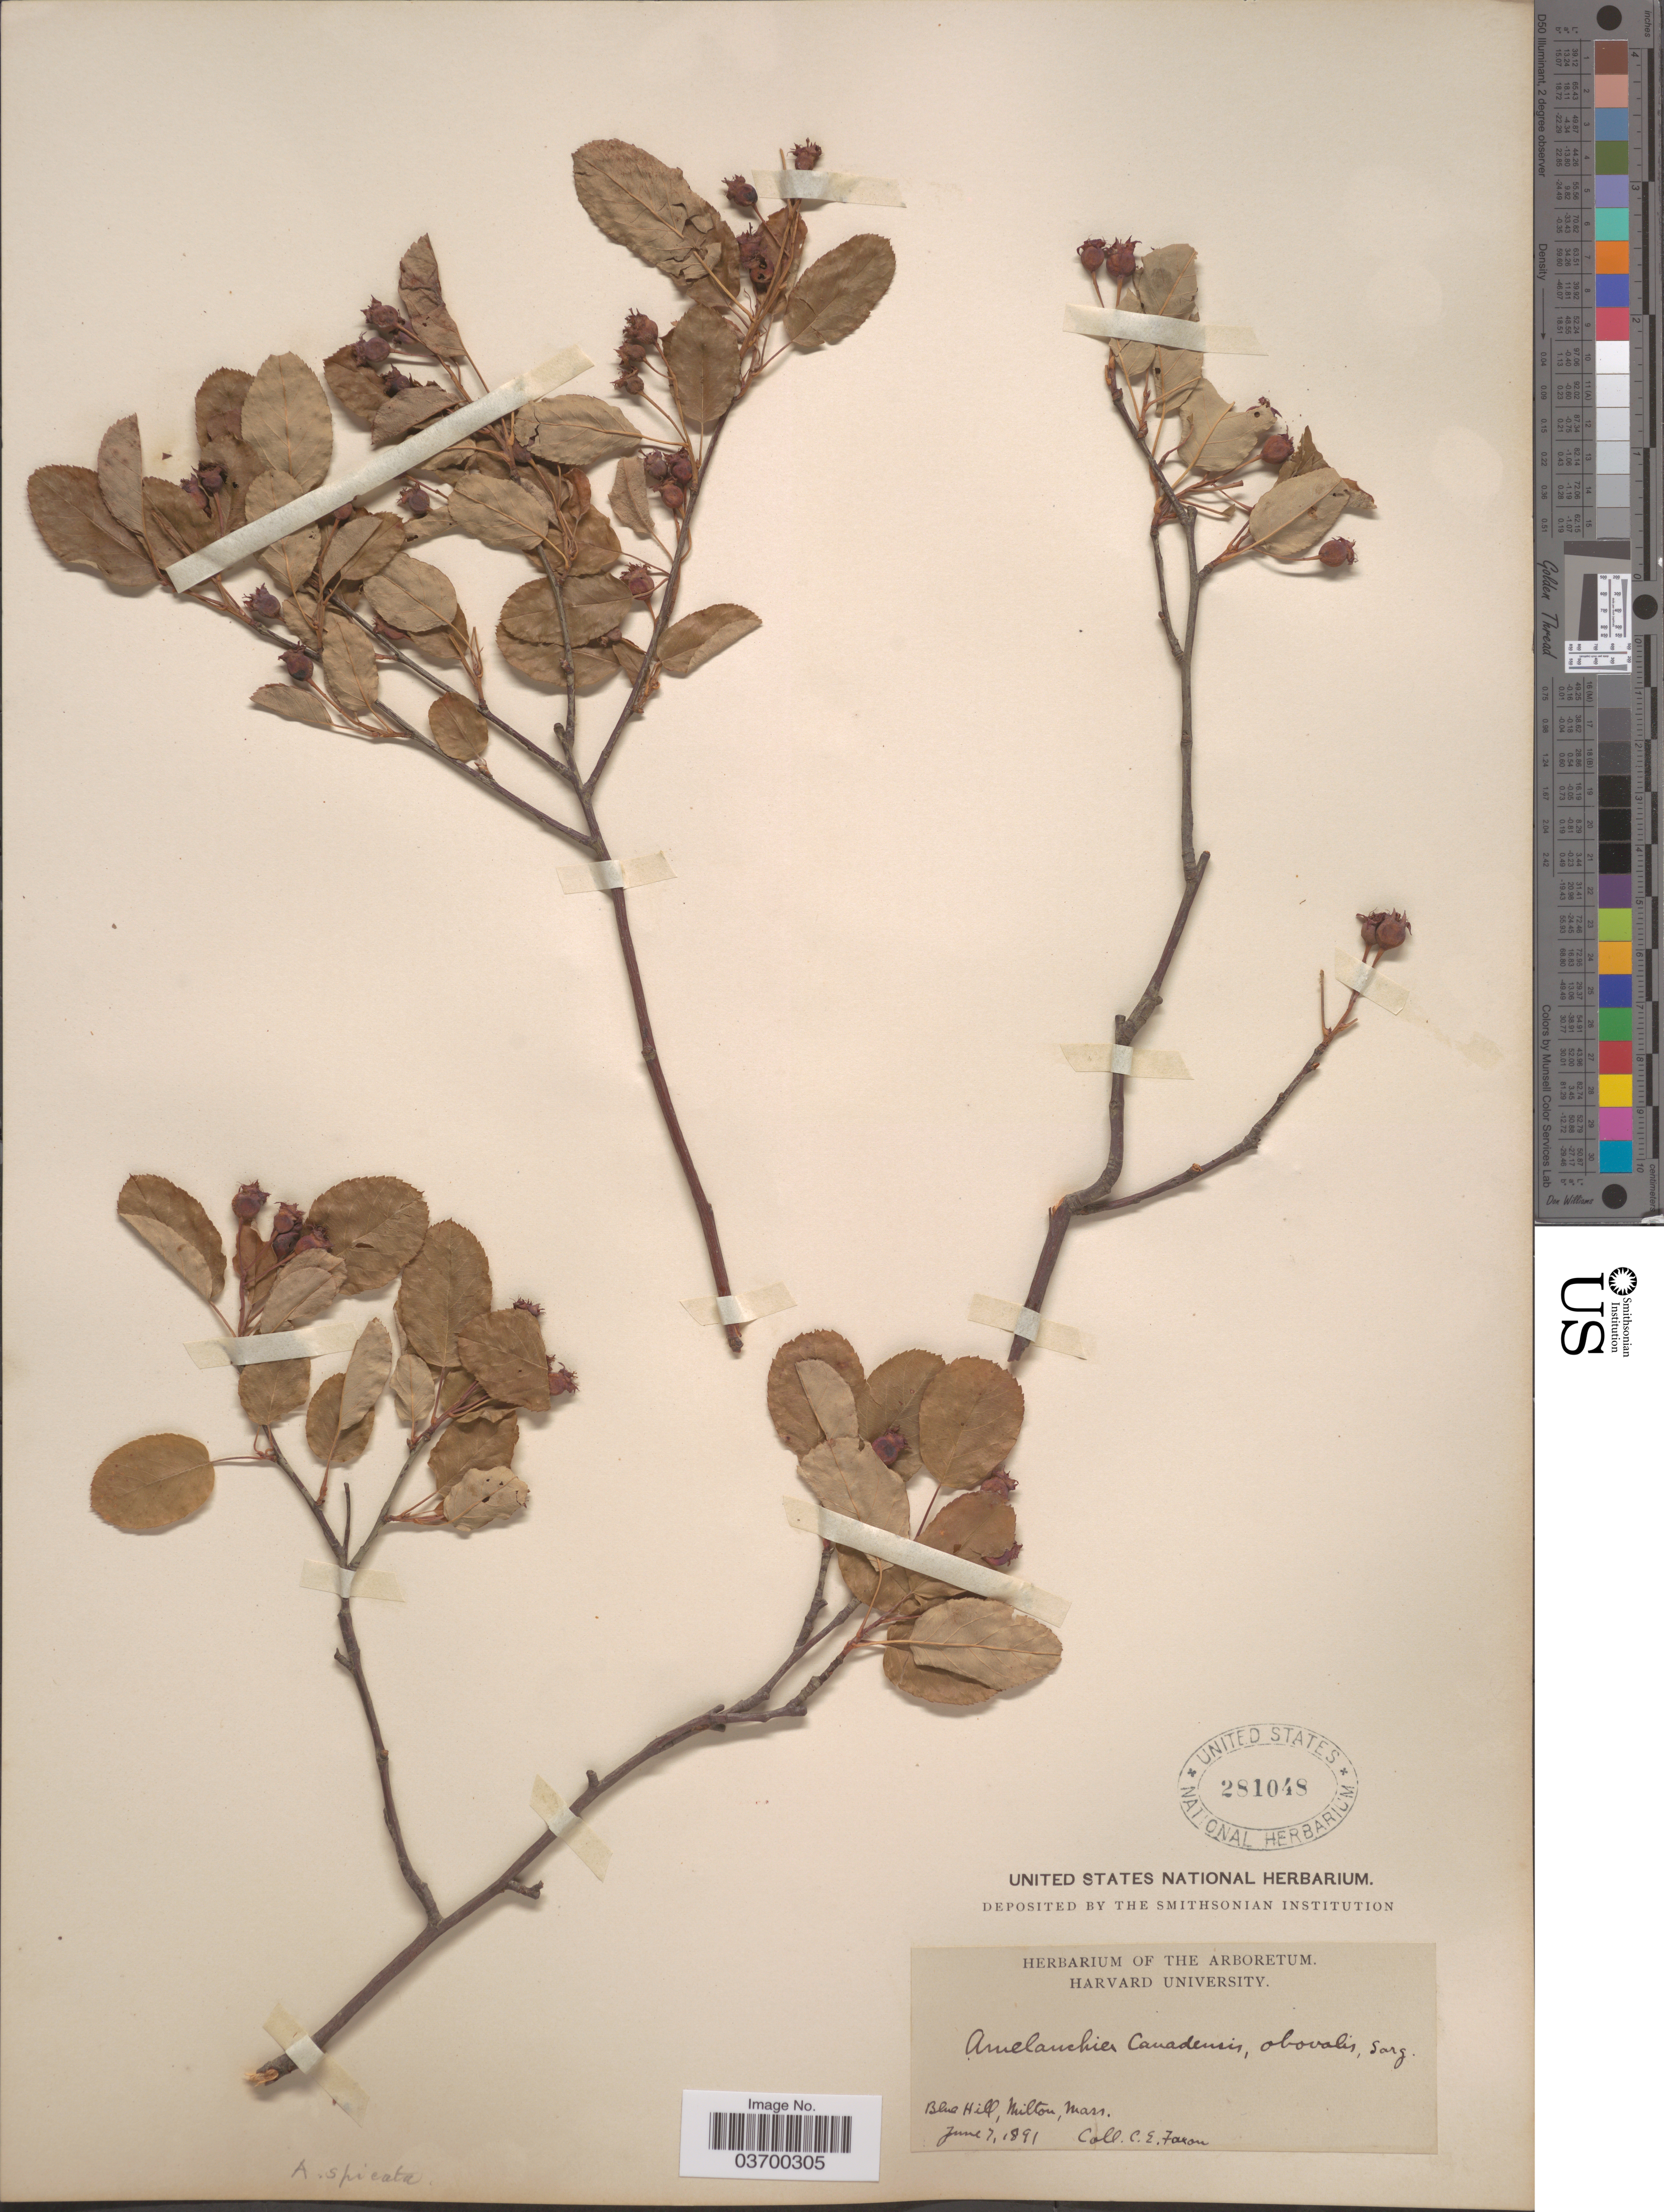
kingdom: Plantae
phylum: Tracheophyta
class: Magnoliopsida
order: Rosales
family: Rosaceae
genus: Amelanchier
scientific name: Amelanchier botryapium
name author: DC.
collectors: C. Faxon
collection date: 1891-06-07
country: United States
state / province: Massachusetts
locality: Blue Hill, Milton.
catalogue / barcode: US 281048